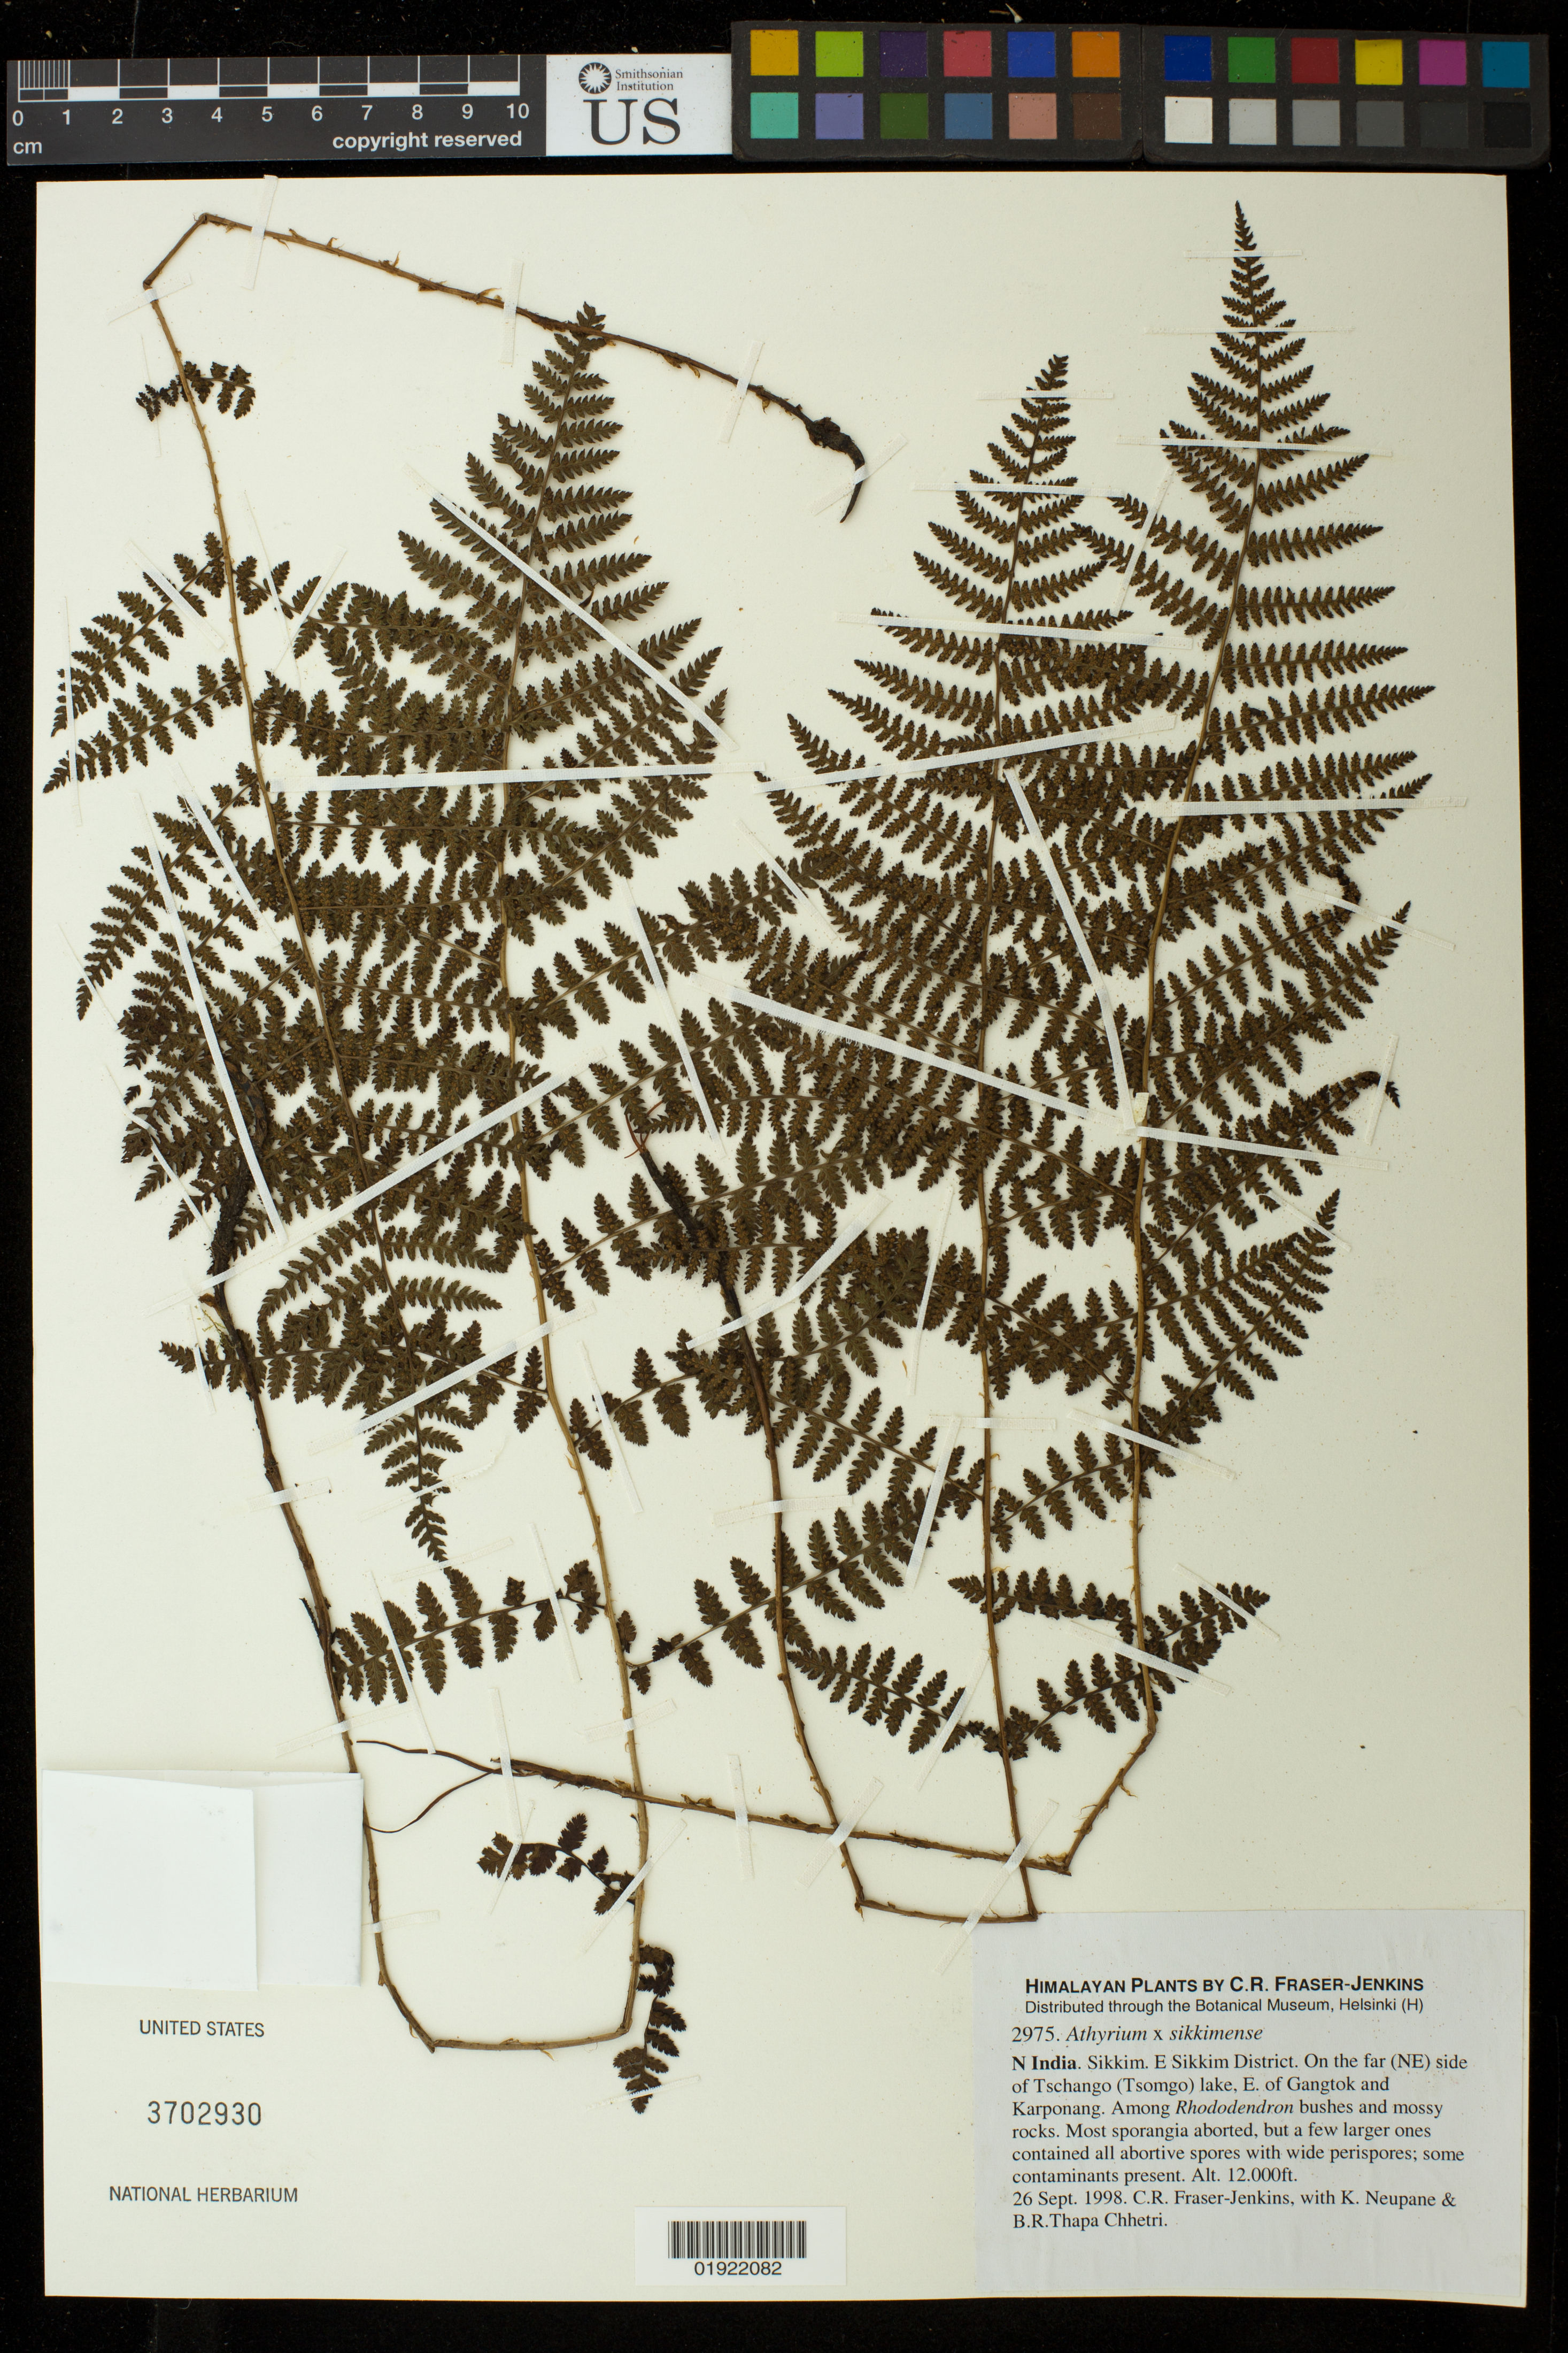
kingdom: Plantae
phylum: Tracheophyta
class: Polypodiopsida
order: Polypodiales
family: Athyriaceae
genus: Athyrium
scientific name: Athyrium x sikkimense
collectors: C. R. Fraser-Jenkins, K. Neupane & B. Thapa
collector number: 2975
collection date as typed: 26 Sept. 1998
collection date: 1998-09-26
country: India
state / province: Sikkim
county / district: East Sikkim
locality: On the far (NE) side of Tschango (Tsomgo) lake, E. of Gangtok and Karponang. Among Rhododendron bushes and mossy rocks.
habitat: bushses and mossy rocks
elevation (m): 3658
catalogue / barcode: US 3702930